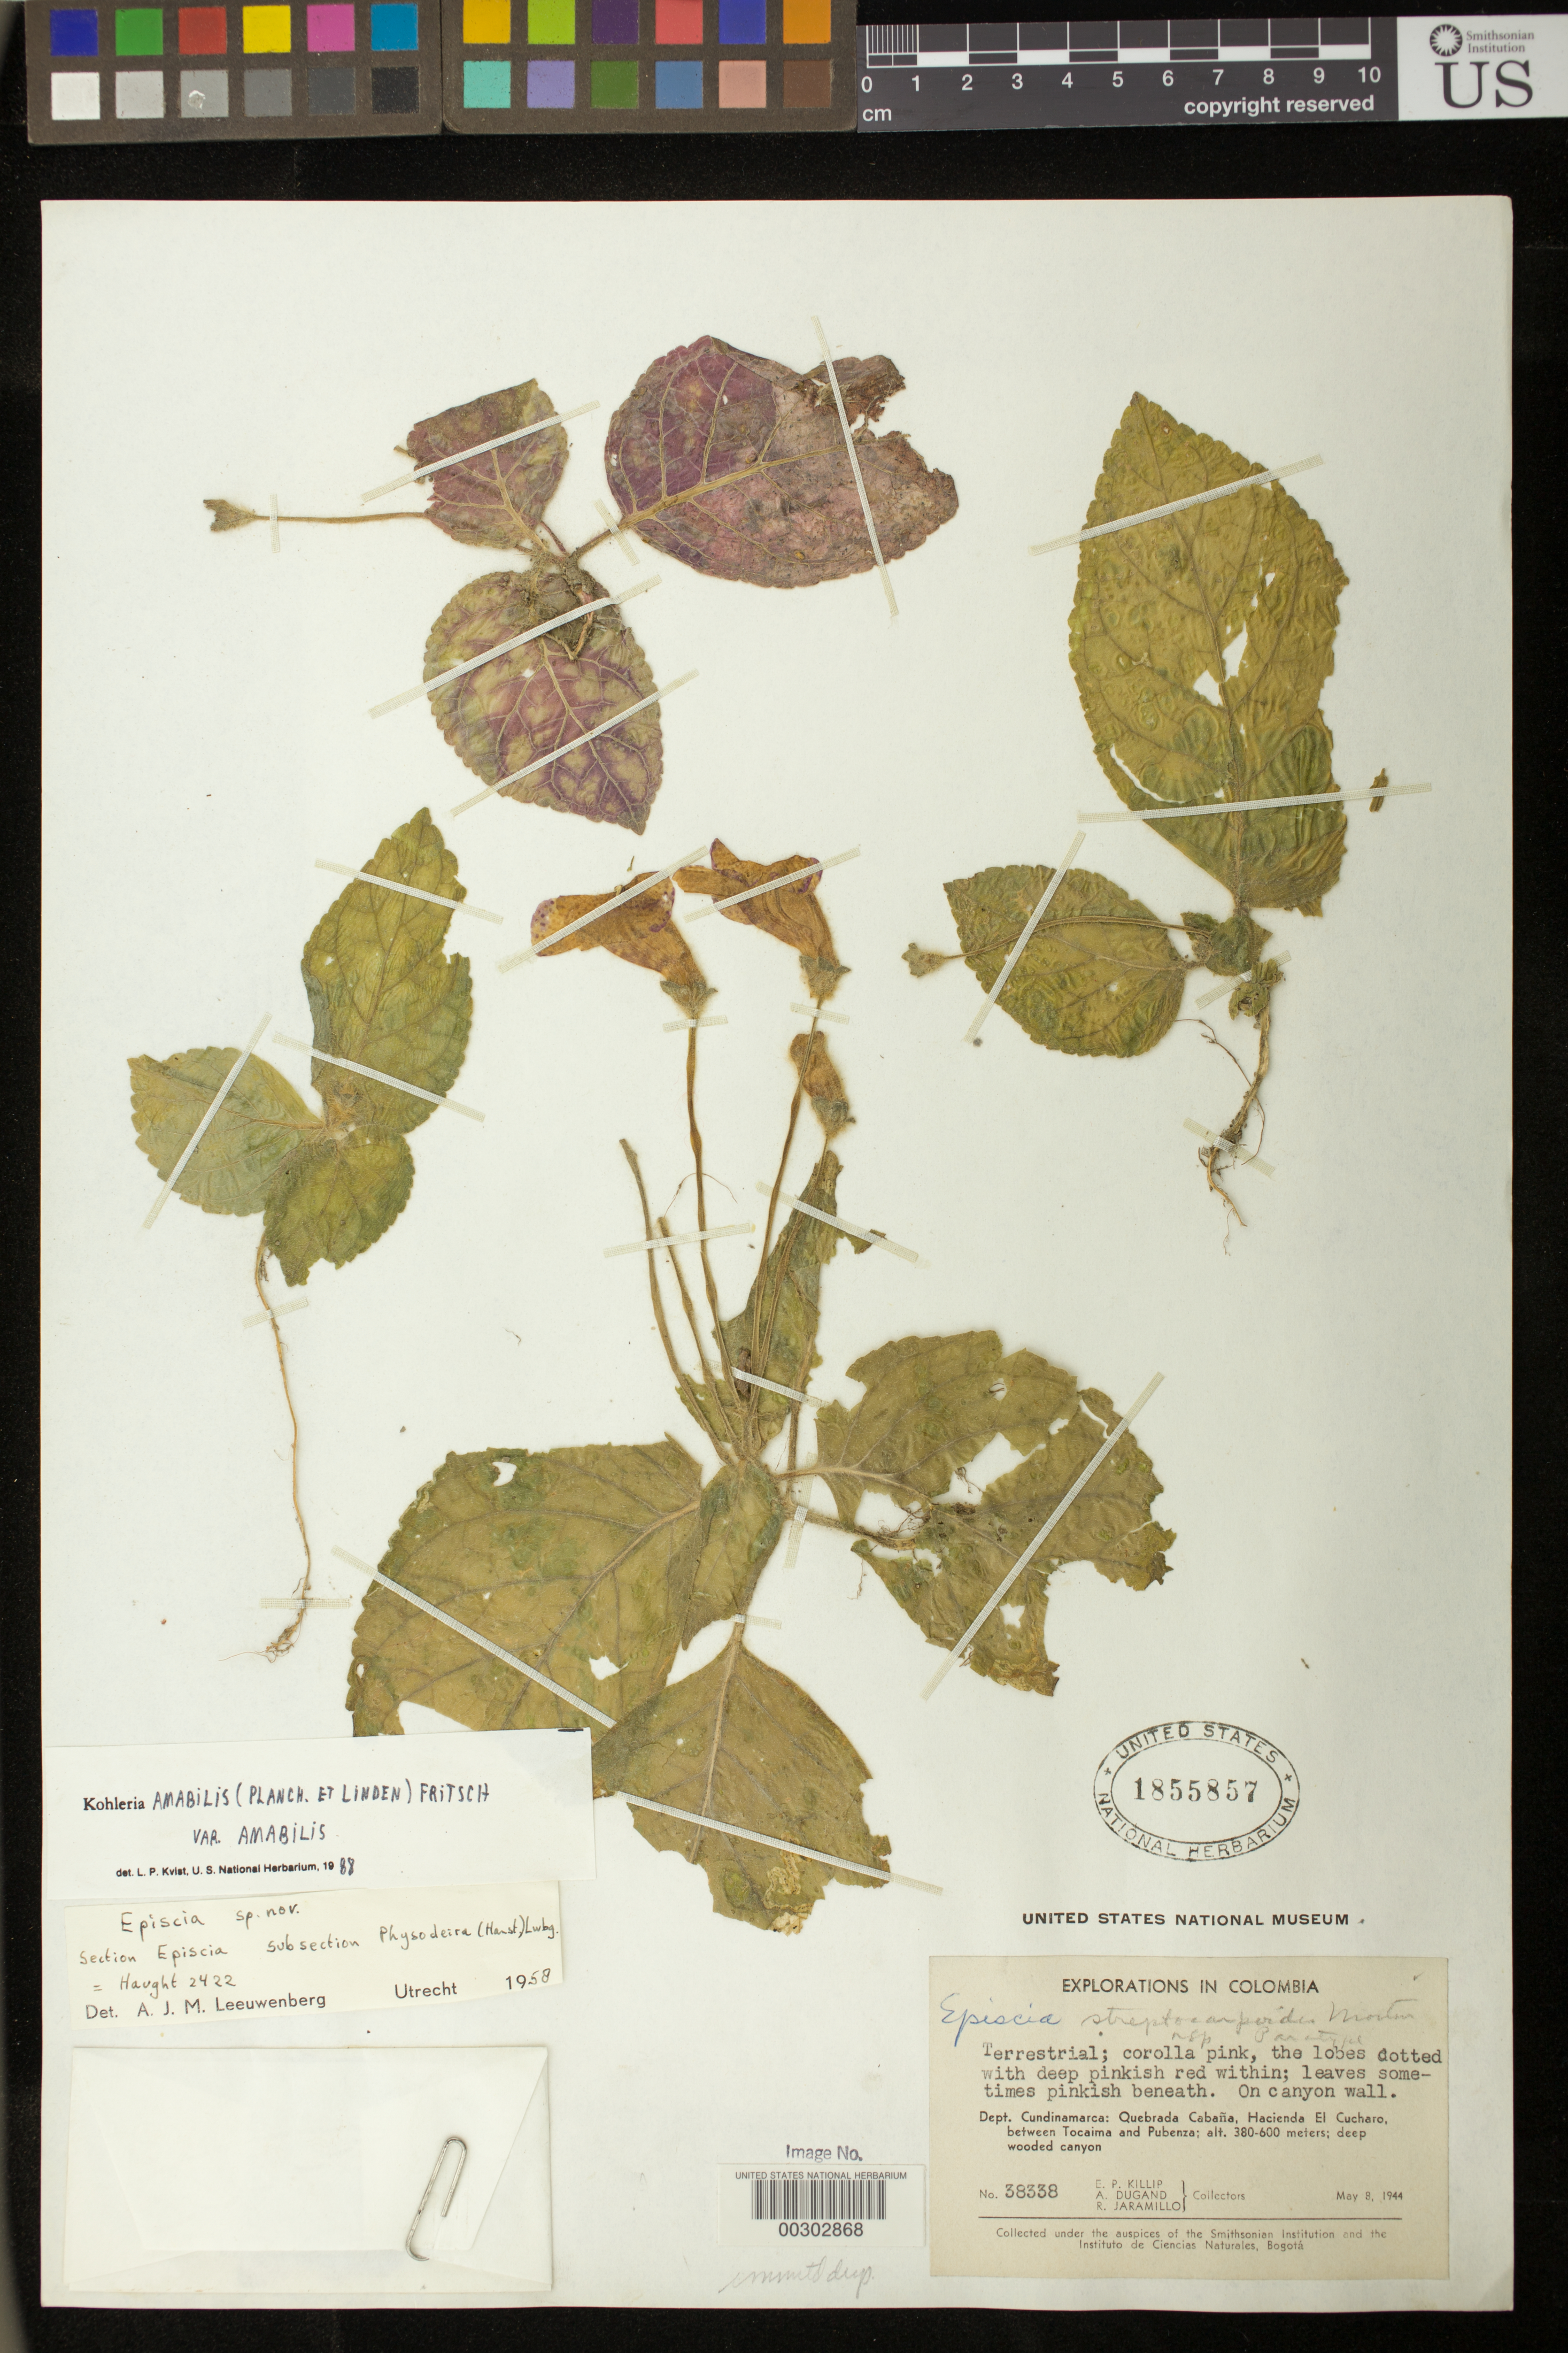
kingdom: Plantae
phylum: Tracheophyta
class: Magnoliopsida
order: Lamiales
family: Gesneriaceae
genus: Kohleria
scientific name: Kohleria amabilis var. amabilis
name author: (Planch. & Linden) Fritsch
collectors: E. P. Killip, A. Dugand & R. Jaramillo M.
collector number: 38338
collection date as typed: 08 May 1944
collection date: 1944-05-08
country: Colombia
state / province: Cundinamarca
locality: Quebrada Cabana, Hacienda El Cucharo, between Tocaima and Pubenza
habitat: On canyon wall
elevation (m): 380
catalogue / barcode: US 1855857